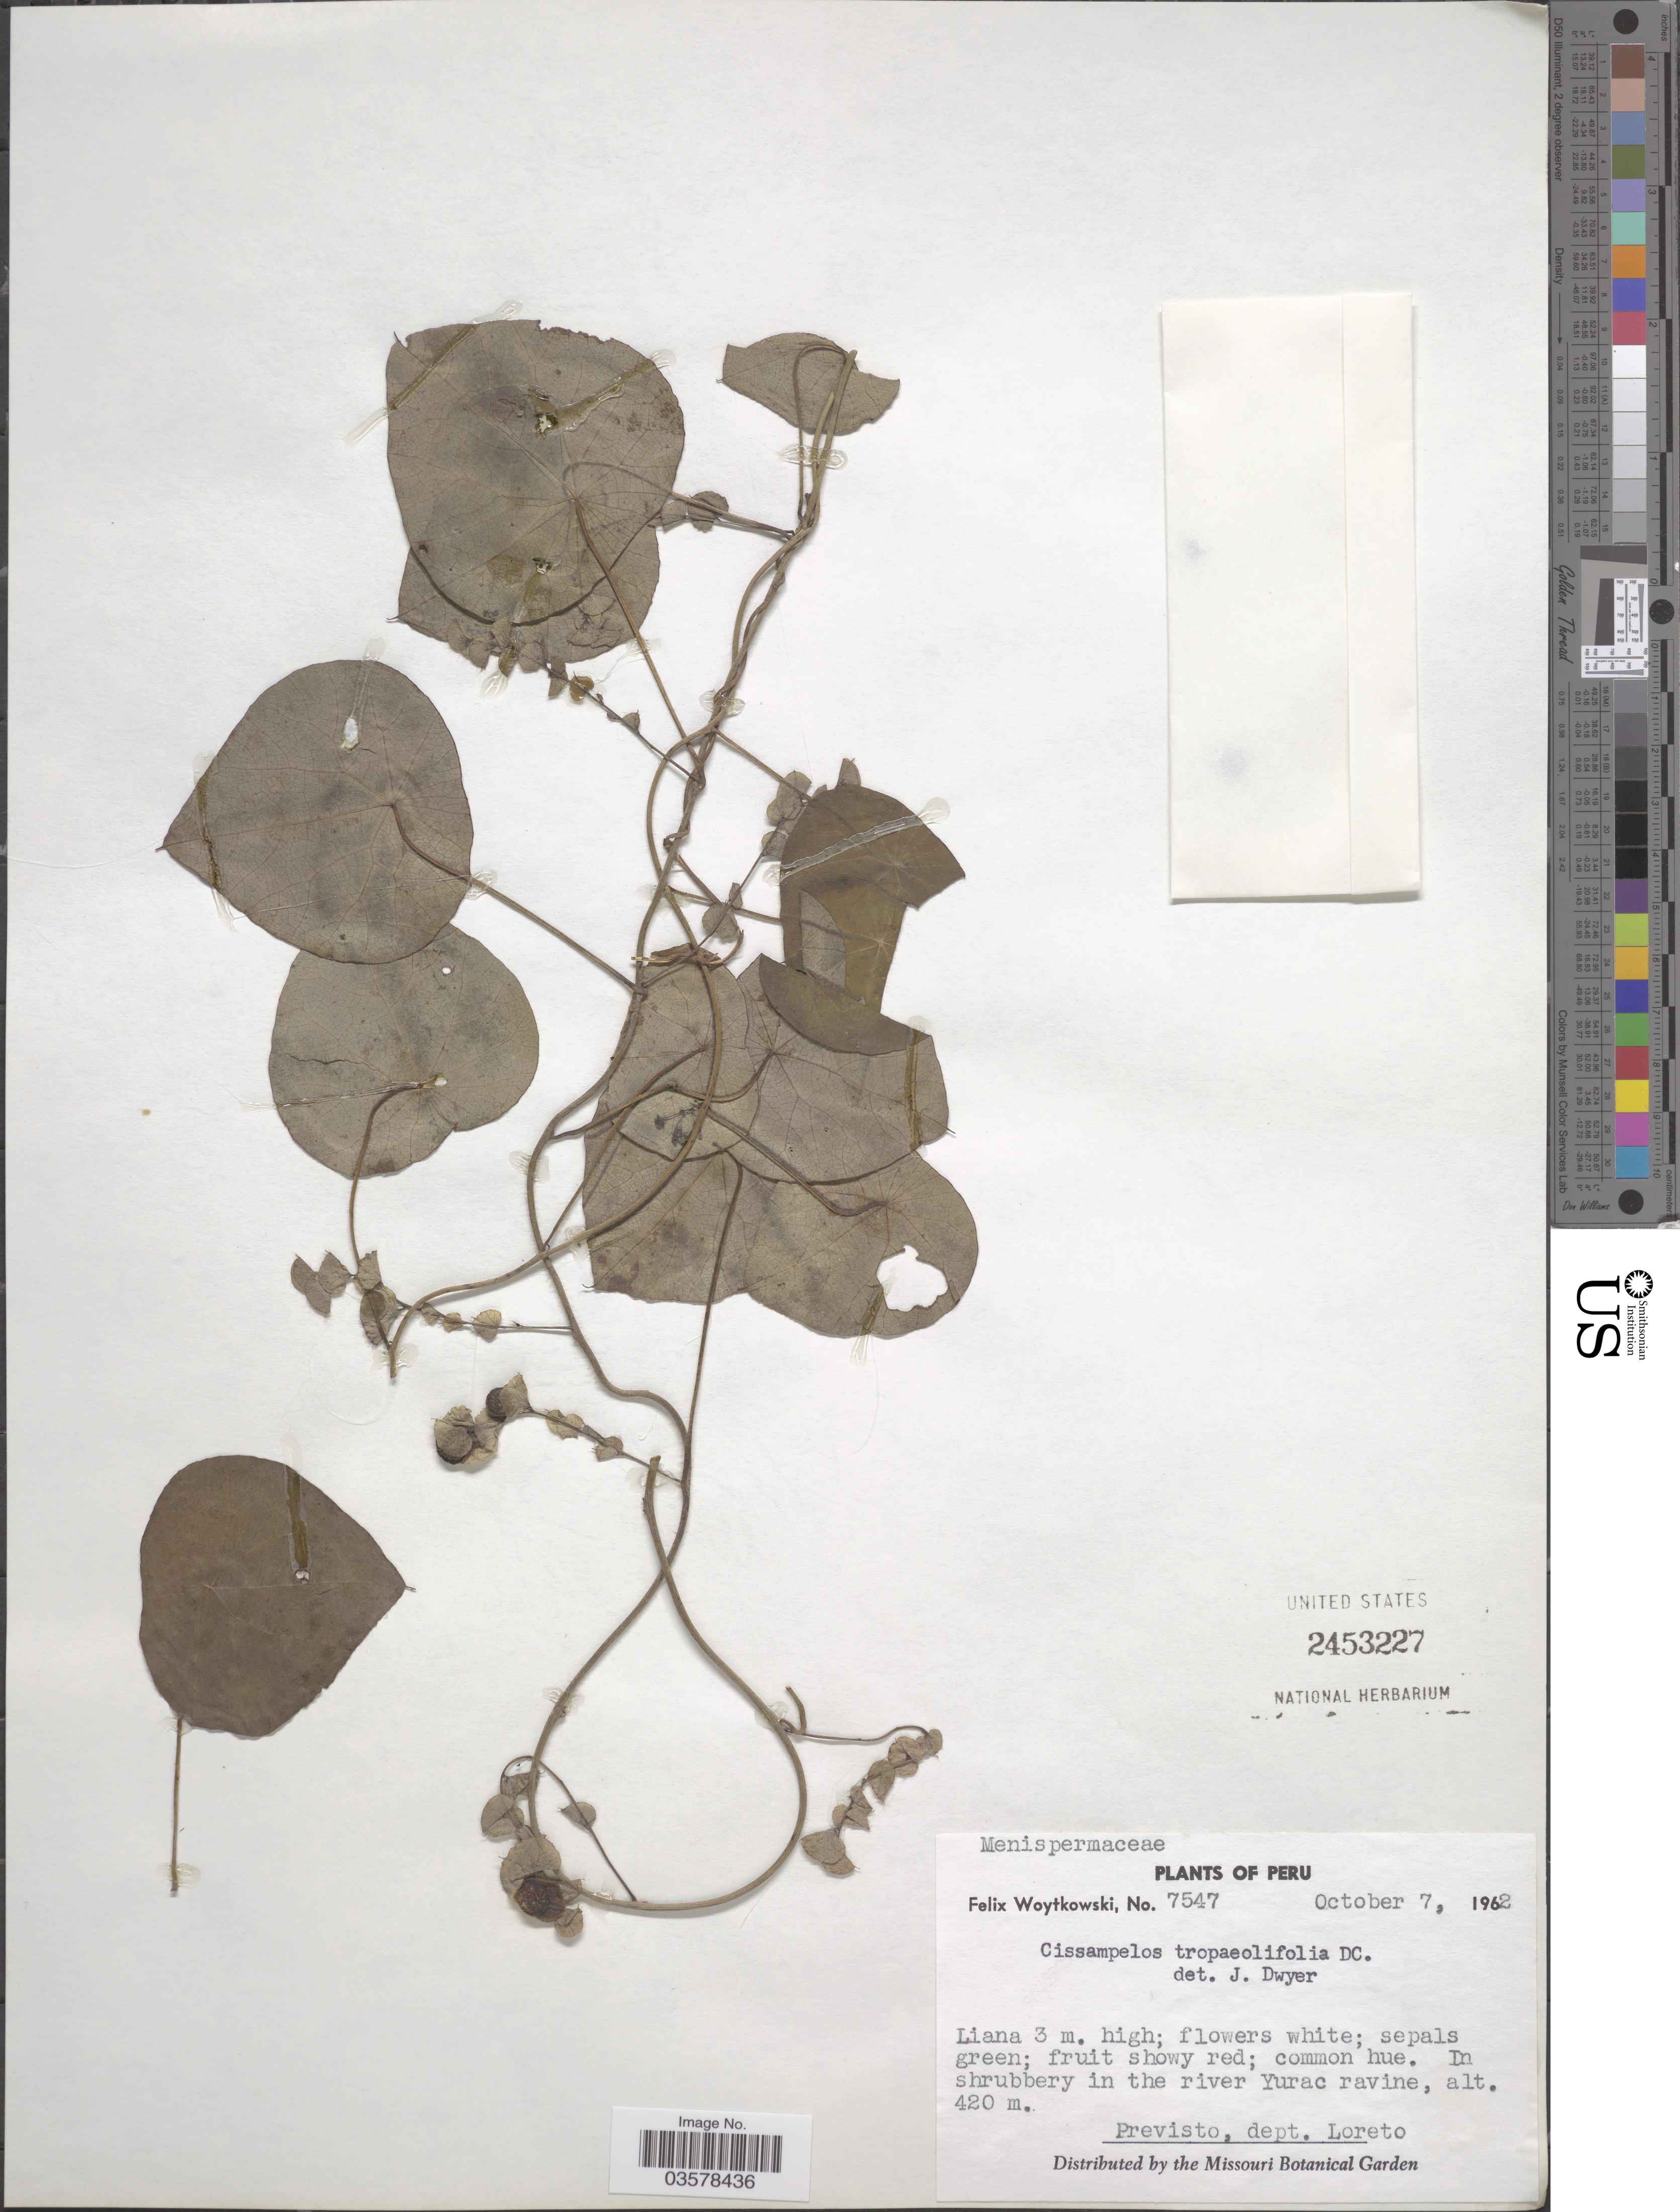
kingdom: Plantae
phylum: Tracheophyta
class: Magnoliopsida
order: Ranunculales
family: Menispermaceae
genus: Cissampelos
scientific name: Cissampelos tropaeolifolia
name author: DC.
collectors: F. Woytkowski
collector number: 7547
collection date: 1962-10-07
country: Peru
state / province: Loreto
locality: In shrubbery in the river Yurac ravine. Previsto, dept. Loreto.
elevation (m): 420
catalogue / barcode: US 2453227